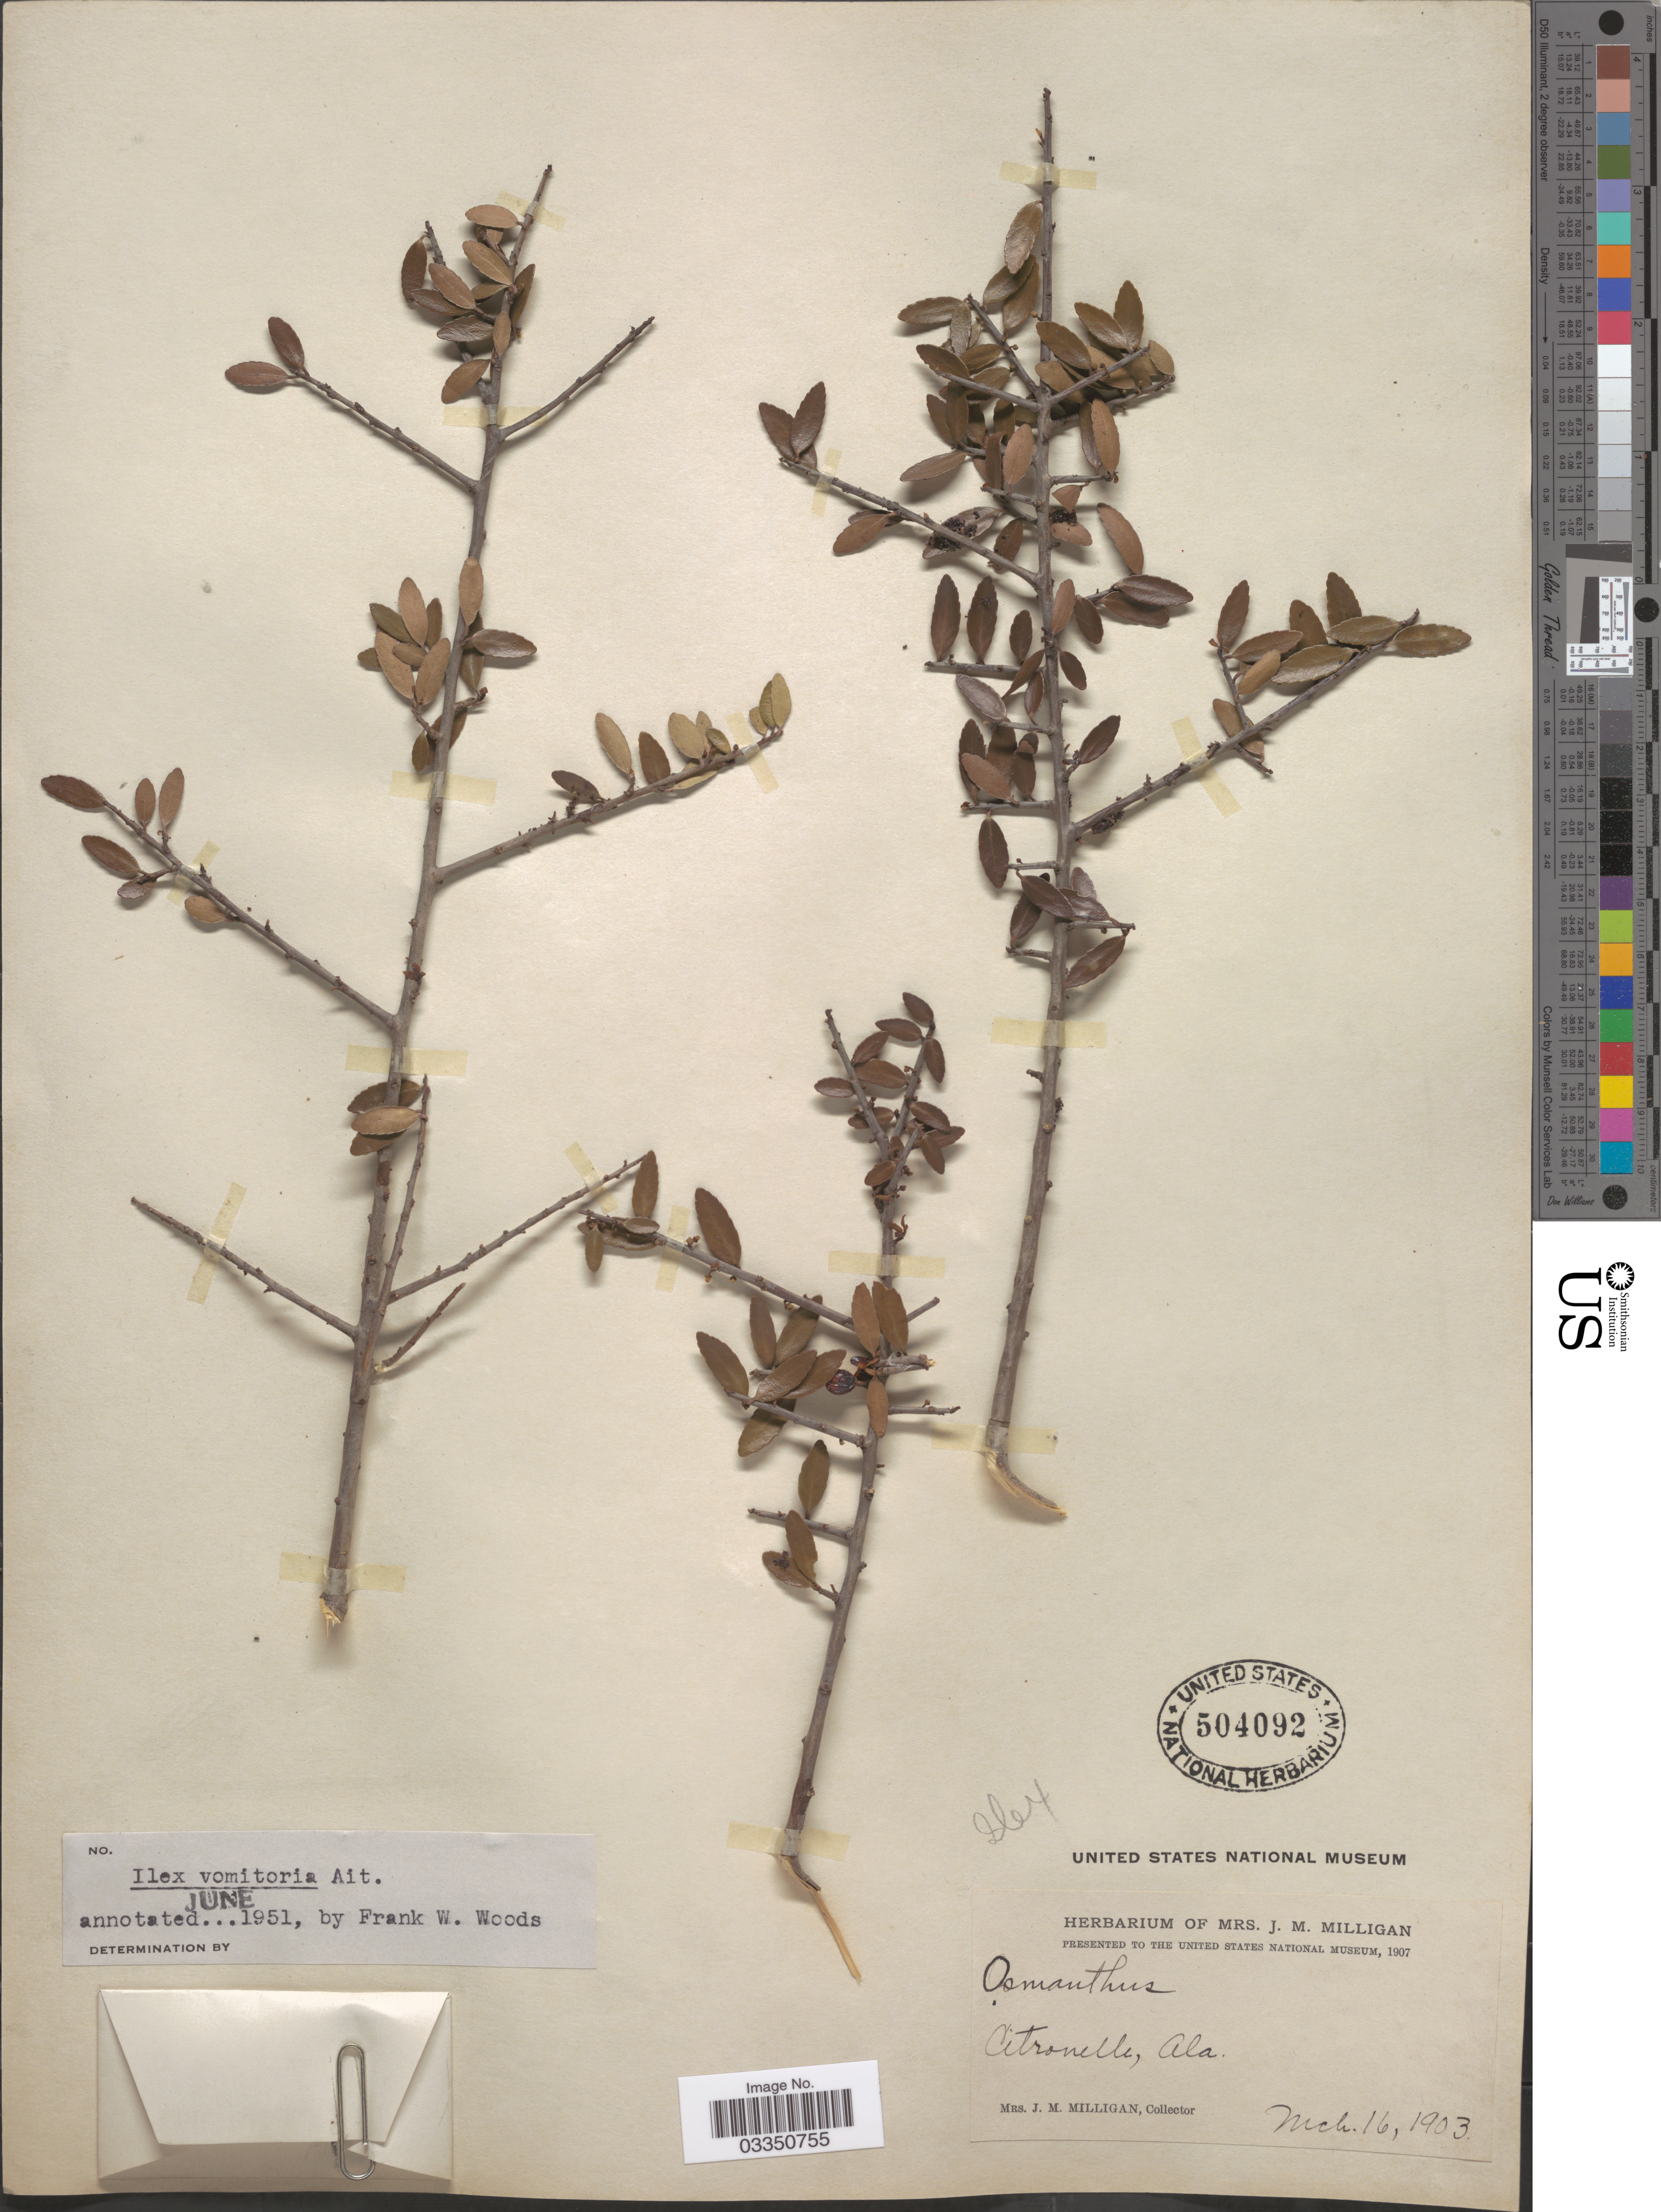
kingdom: Plantae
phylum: Tracheophyta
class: Magnoliopsida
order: Aquifoliales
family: Aquifoliaceae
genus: Ilex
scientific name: Ilex vomitoria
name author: Aiton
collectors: J. Milligan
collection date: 1903-03-16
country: United States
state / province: Alabama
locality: Citronelle.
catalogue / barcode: US 504092